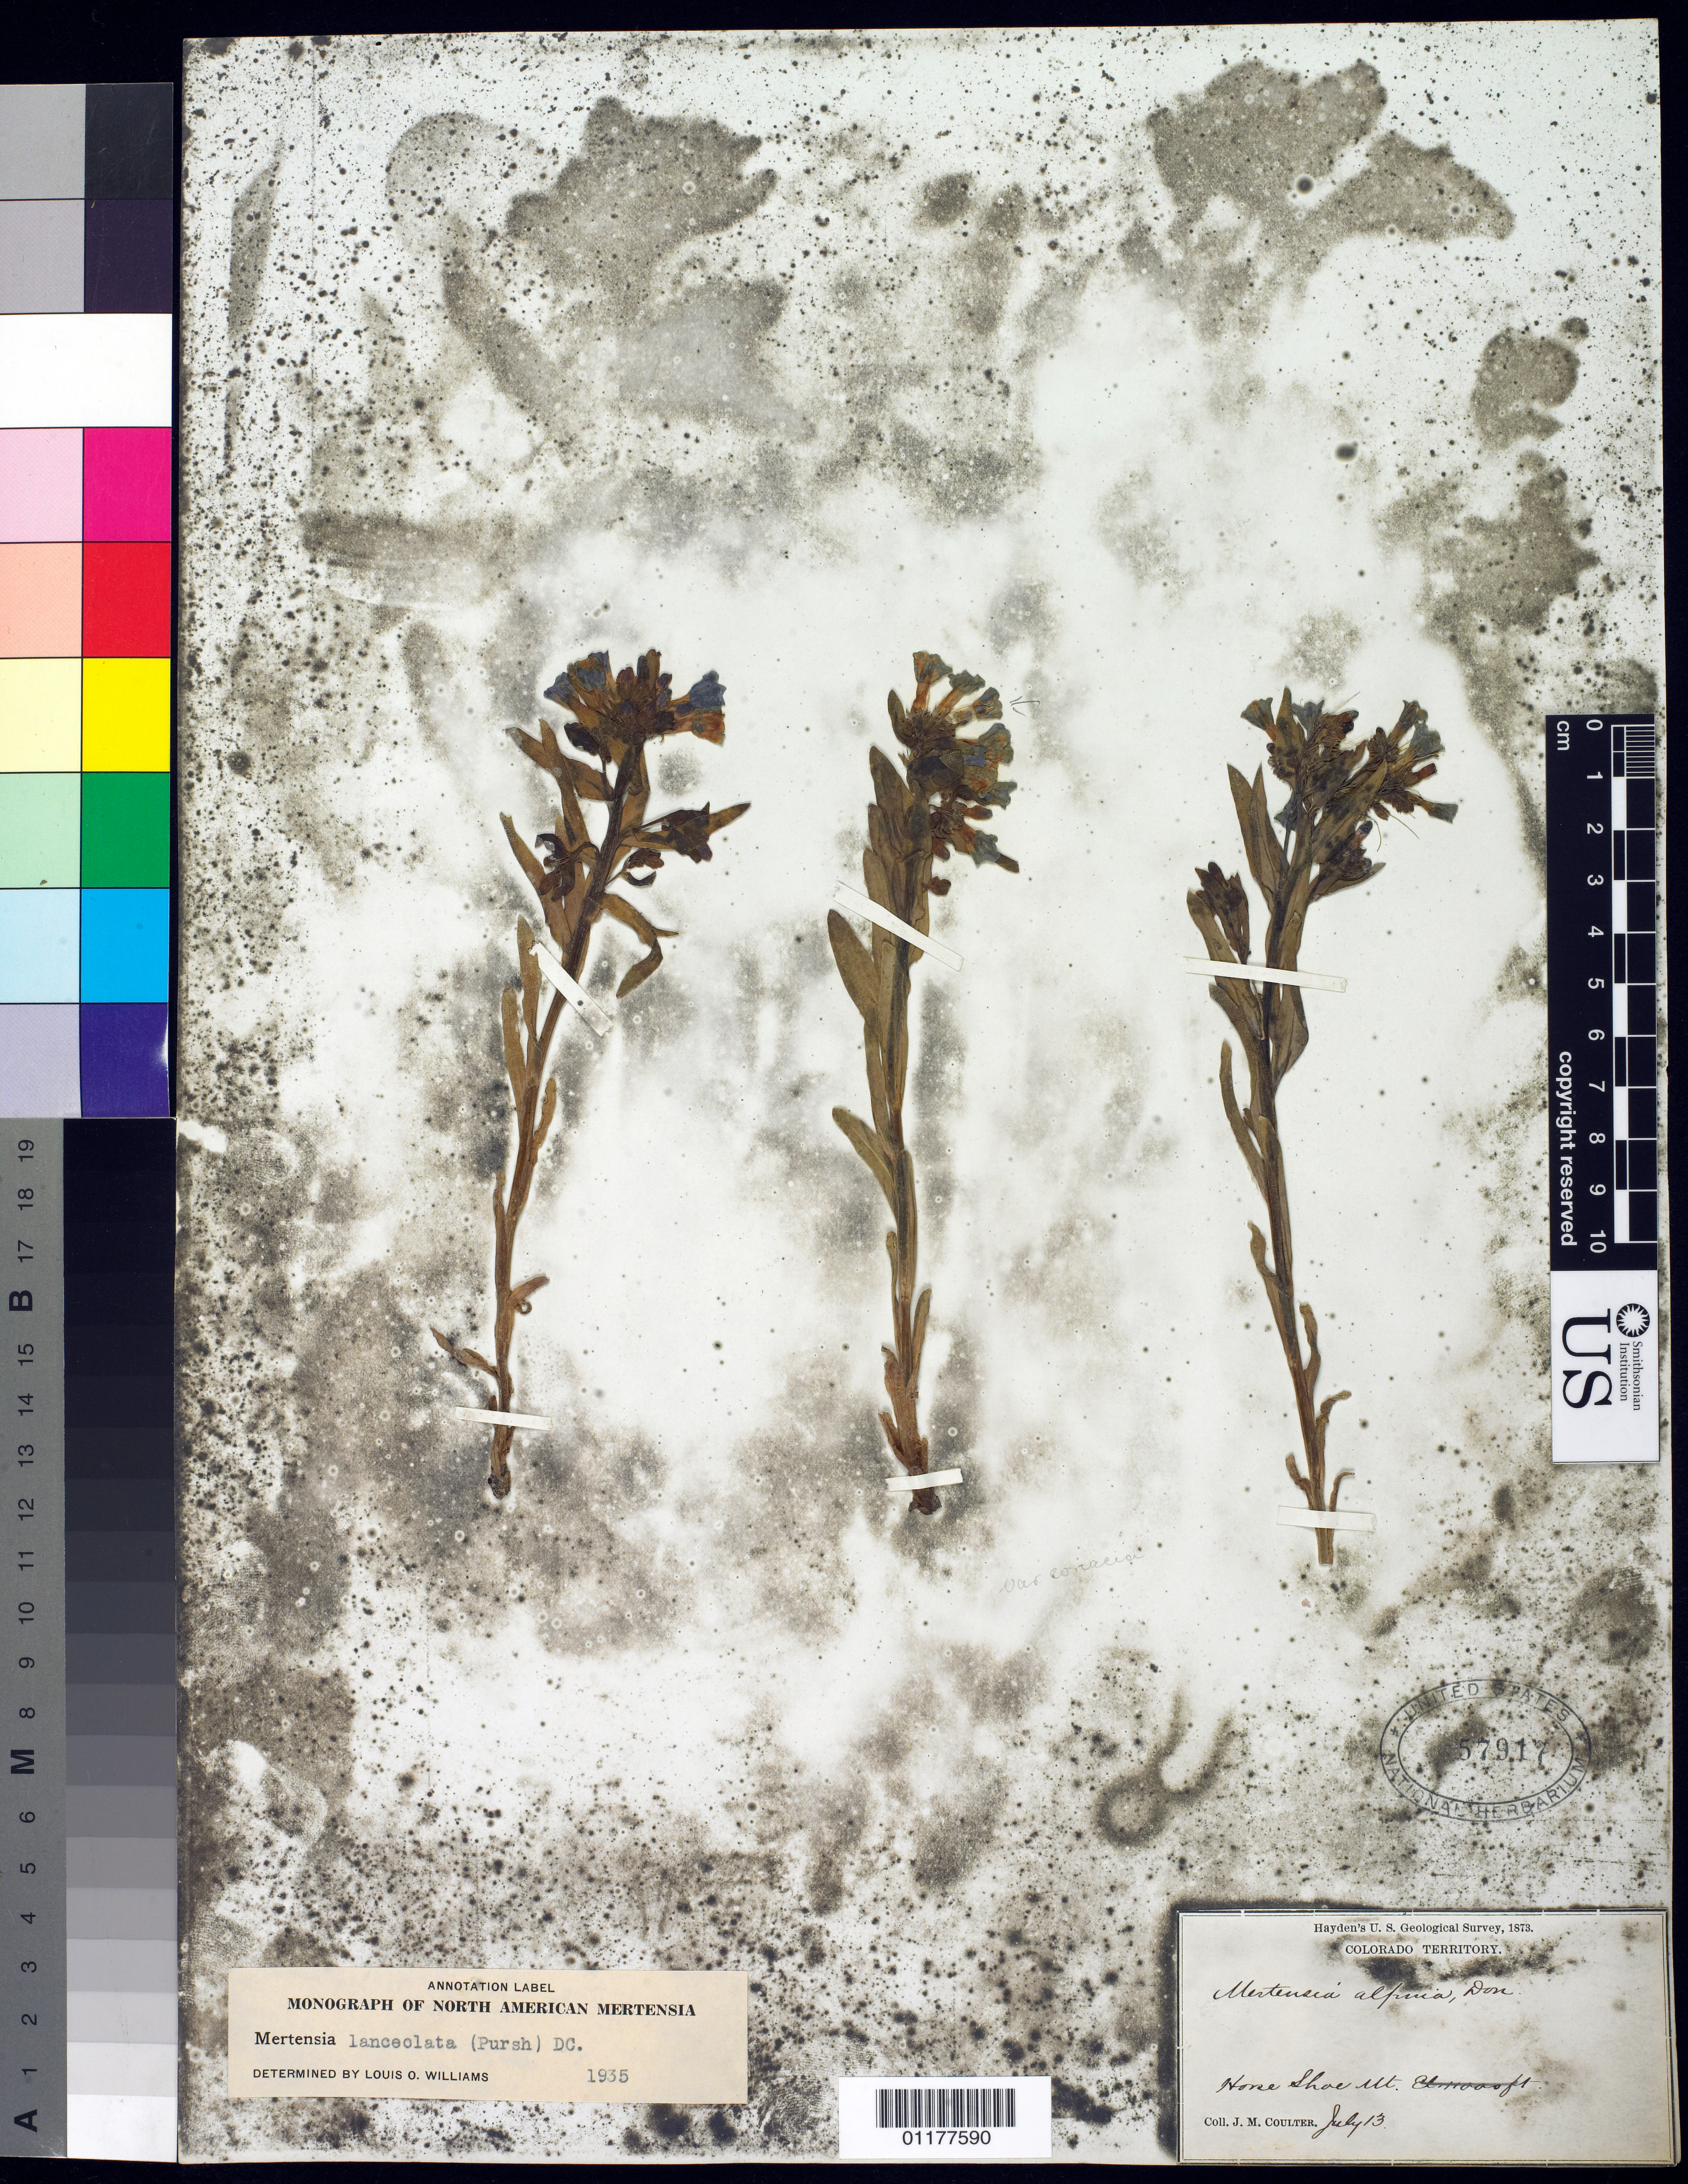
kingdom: Plantae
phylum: Tracheophyta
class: Magnoliopsida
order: Boraginales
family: Boraginaceae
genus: Mertensia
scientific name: Mertensia lanceolata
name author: (Pursh) DC. ex A. DC.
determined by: Williams, Louis O.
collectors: J. M. Coulter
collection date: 1873-07-13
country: United States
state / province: Colorado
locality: Horse Shoe Mt.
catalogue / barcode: US 57917